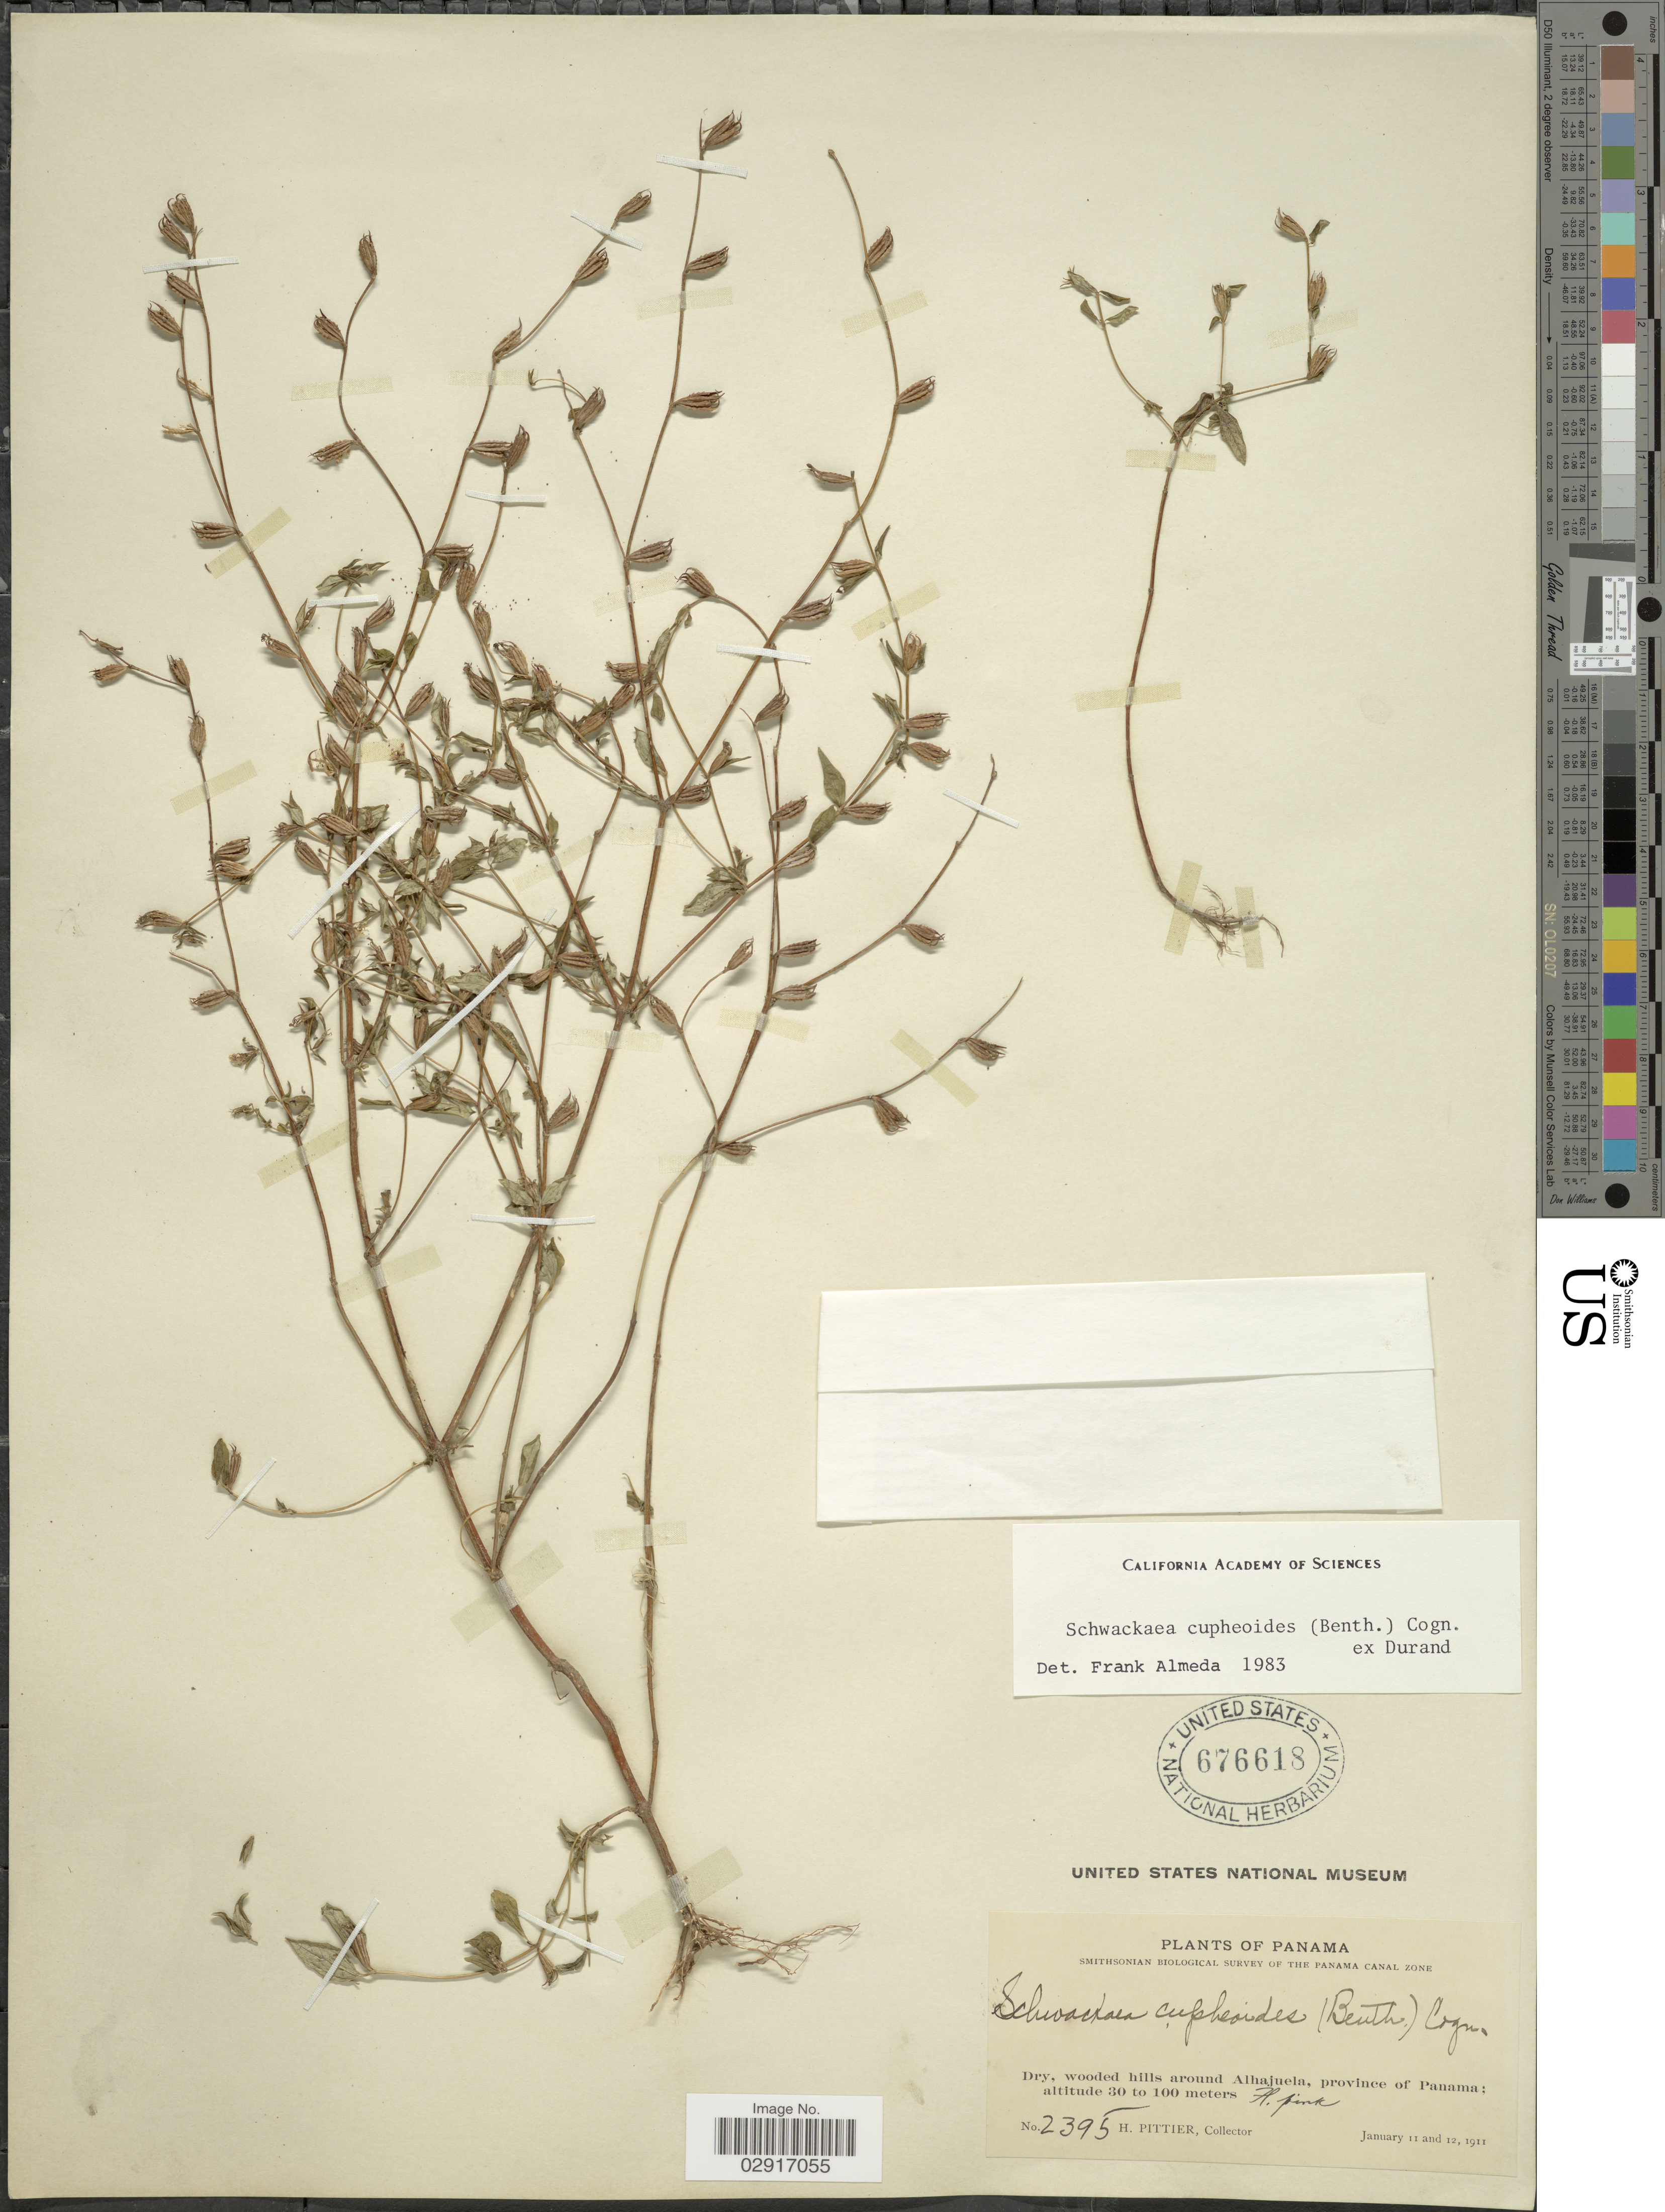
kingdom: Plantae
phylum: Tracheophyta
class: Magnoliopsida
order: Myrtales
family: Melastomataceae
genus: Schwackaea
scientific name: Schwackaea cupheoides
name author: (Benth.) Cogn.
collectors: H. F. Pittier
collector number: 2395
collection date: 1911-01-11/1911-01-12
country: Panama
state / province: Panamá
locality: Around Alhajuela.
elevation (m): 30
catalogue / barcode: US 676618